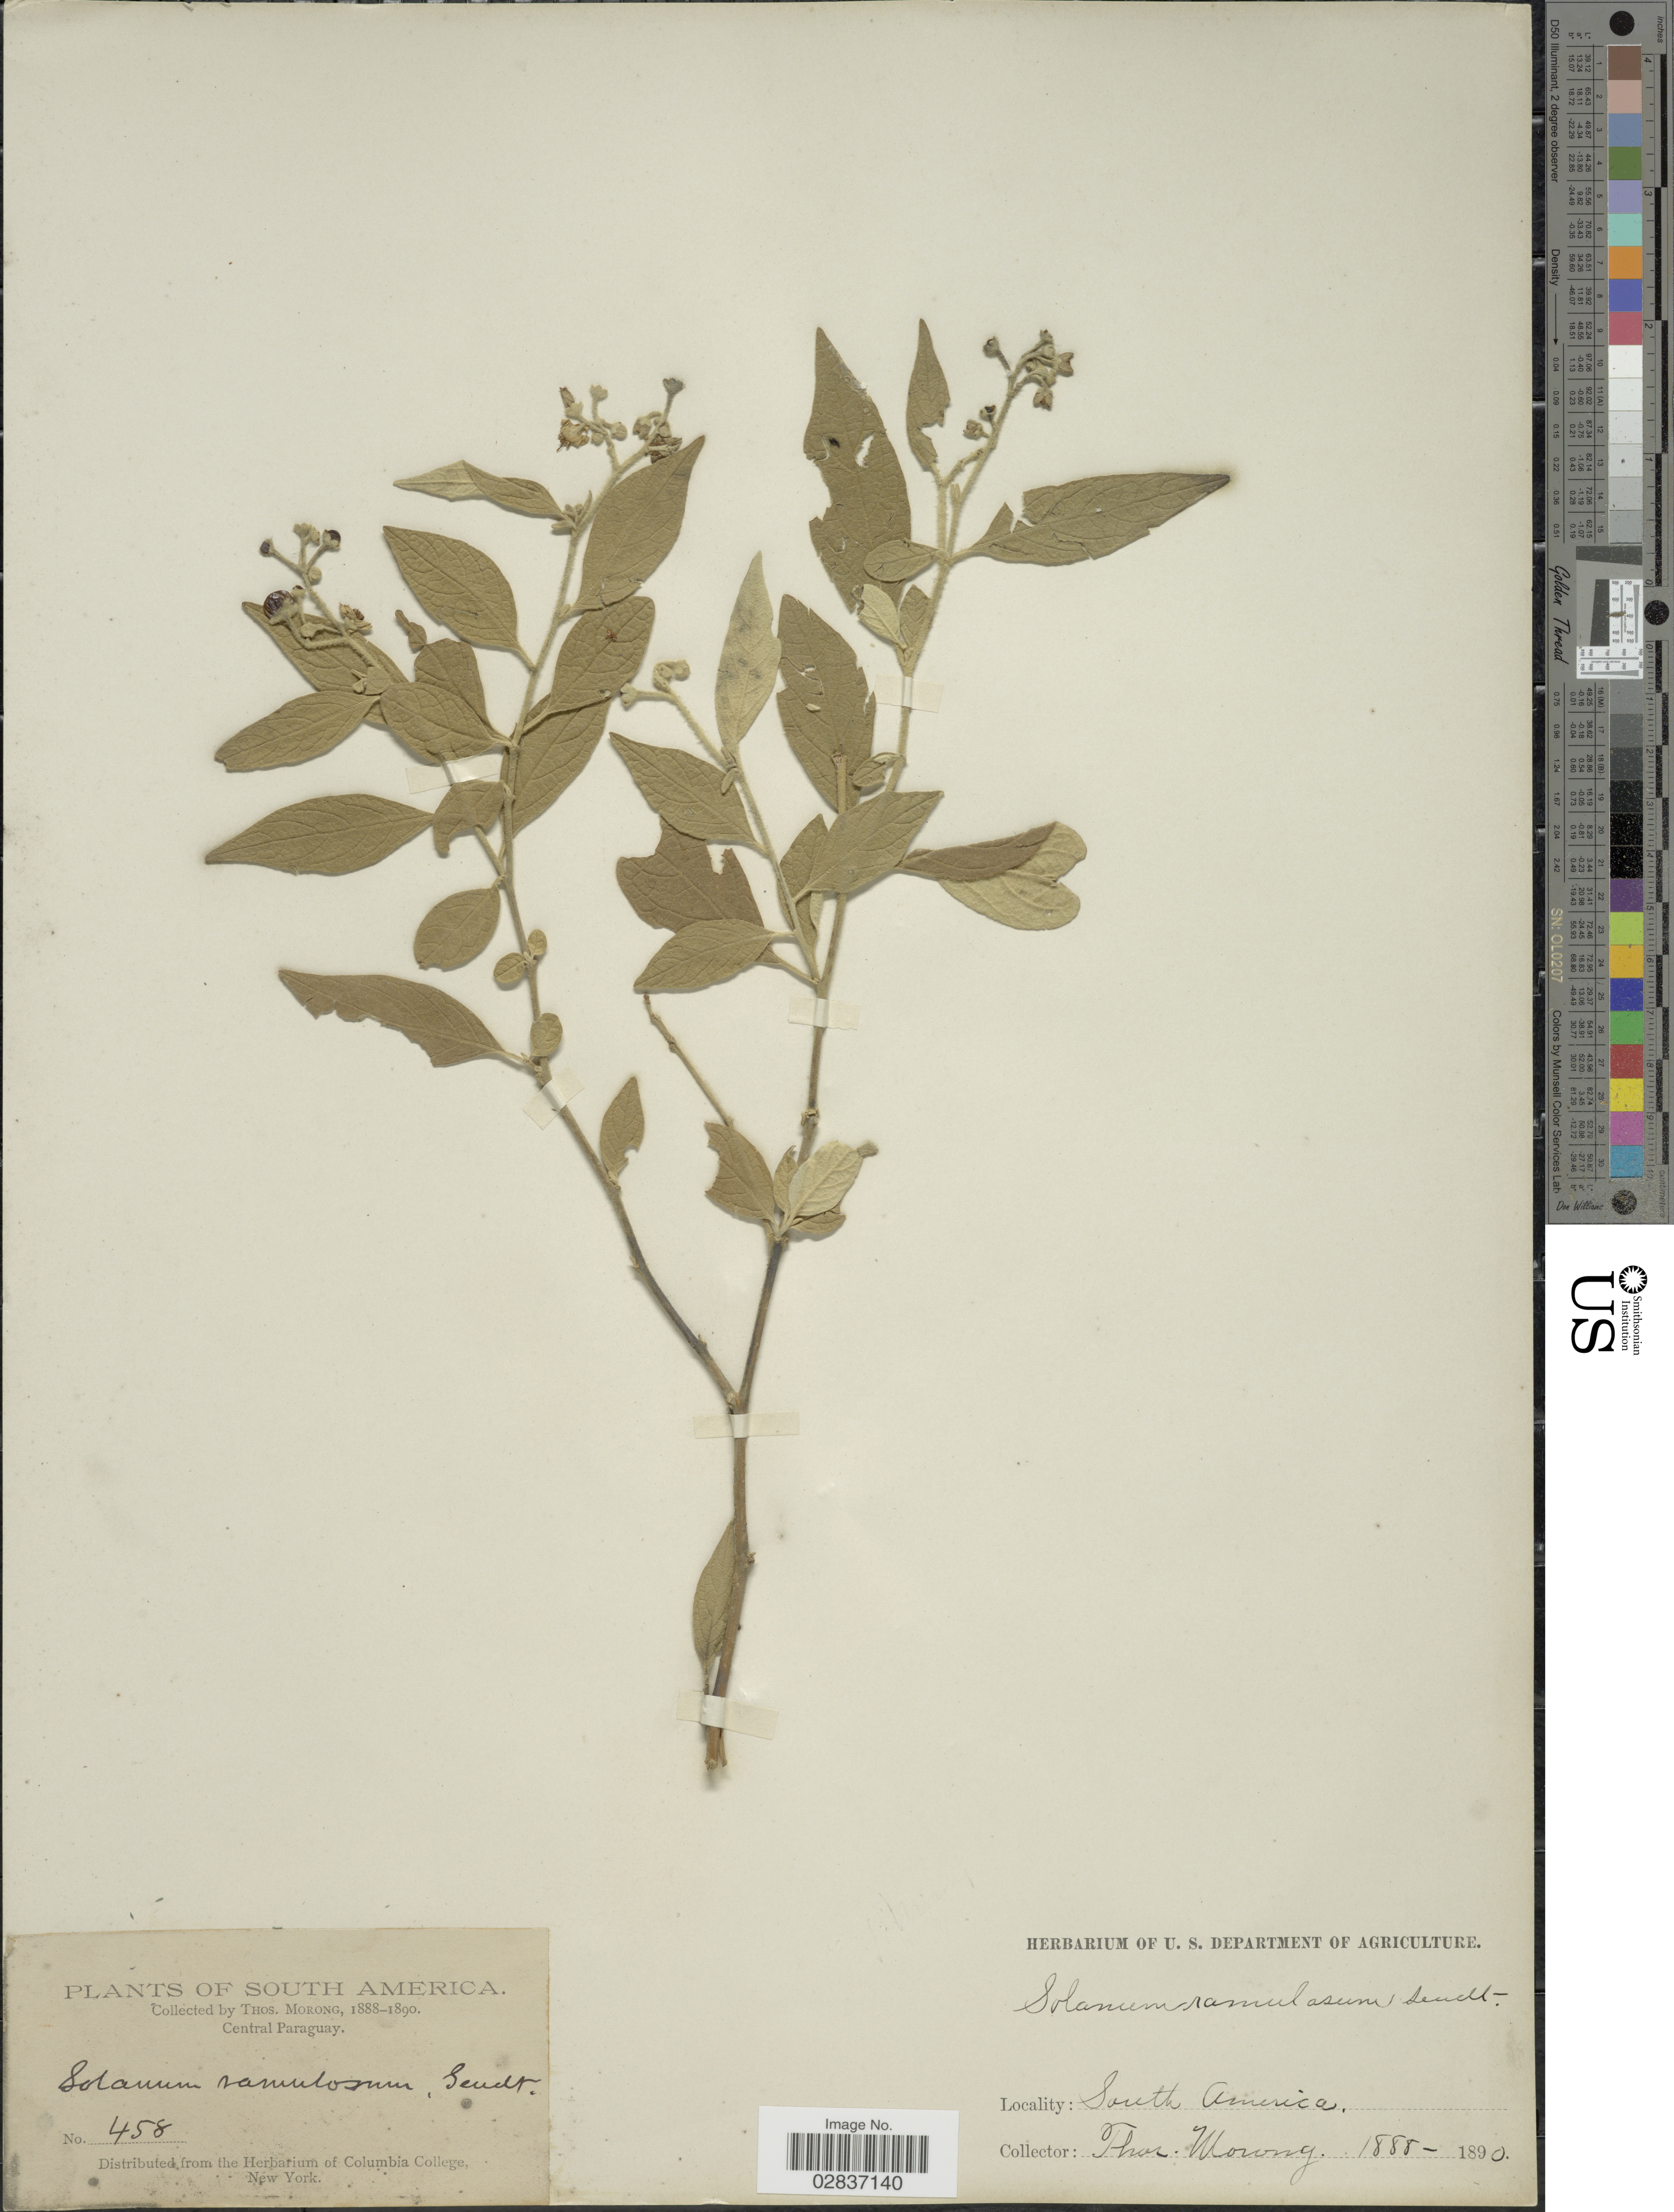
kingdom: Plantae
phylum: Tracheophyta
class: Magnoliopsida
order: Solanales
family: Solanaceae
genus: Solanum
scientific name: Solanum ramulosum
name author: Sendtn.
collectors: ex herb. T. Morong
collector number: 458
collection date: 1888/1890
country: Paraguay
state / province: Central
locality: Central Paraguay.